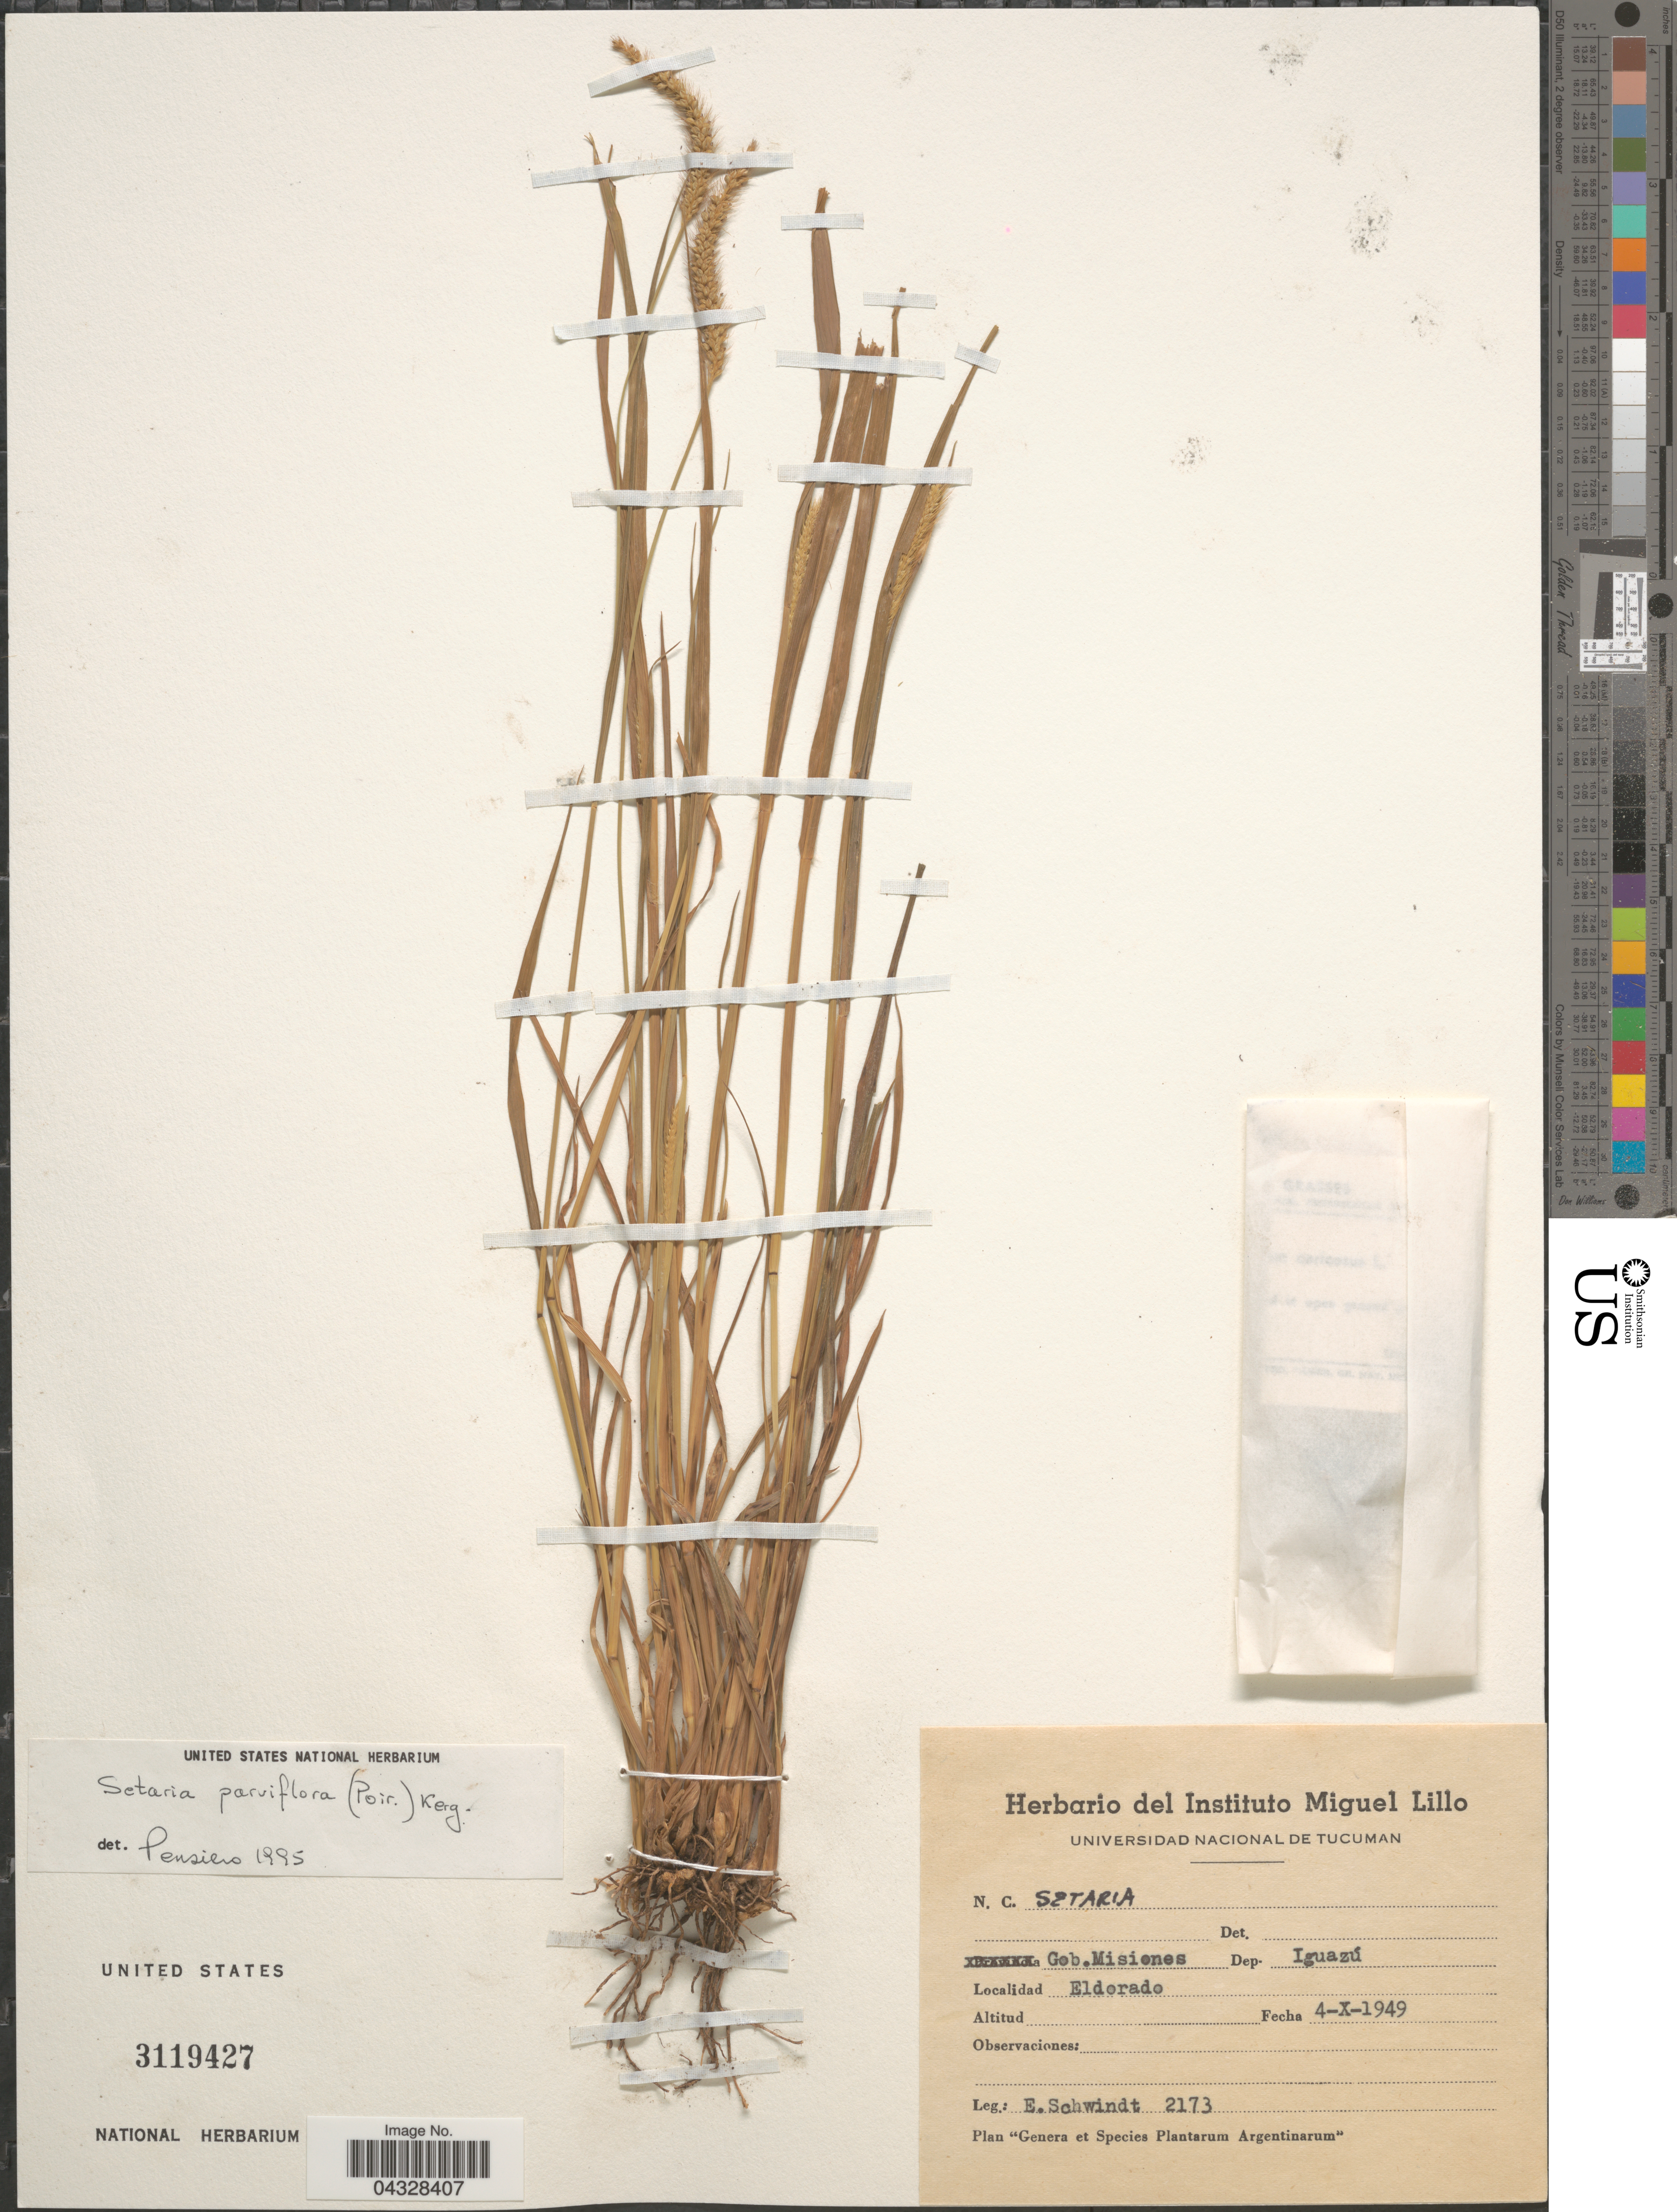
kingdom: Plantae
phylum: Tracheophyta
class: Liliopsida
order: Poales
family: Poaceae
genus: Setaria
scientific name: Setaria parviflora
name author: (Poir.) Kerguélen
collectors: E. Schwindt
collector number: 2173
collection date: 1949-10-04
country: Argentina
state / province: Misiones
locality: Gob. Misiones. Dep. Iguazú. Eldorado.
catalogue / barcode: US 3119427